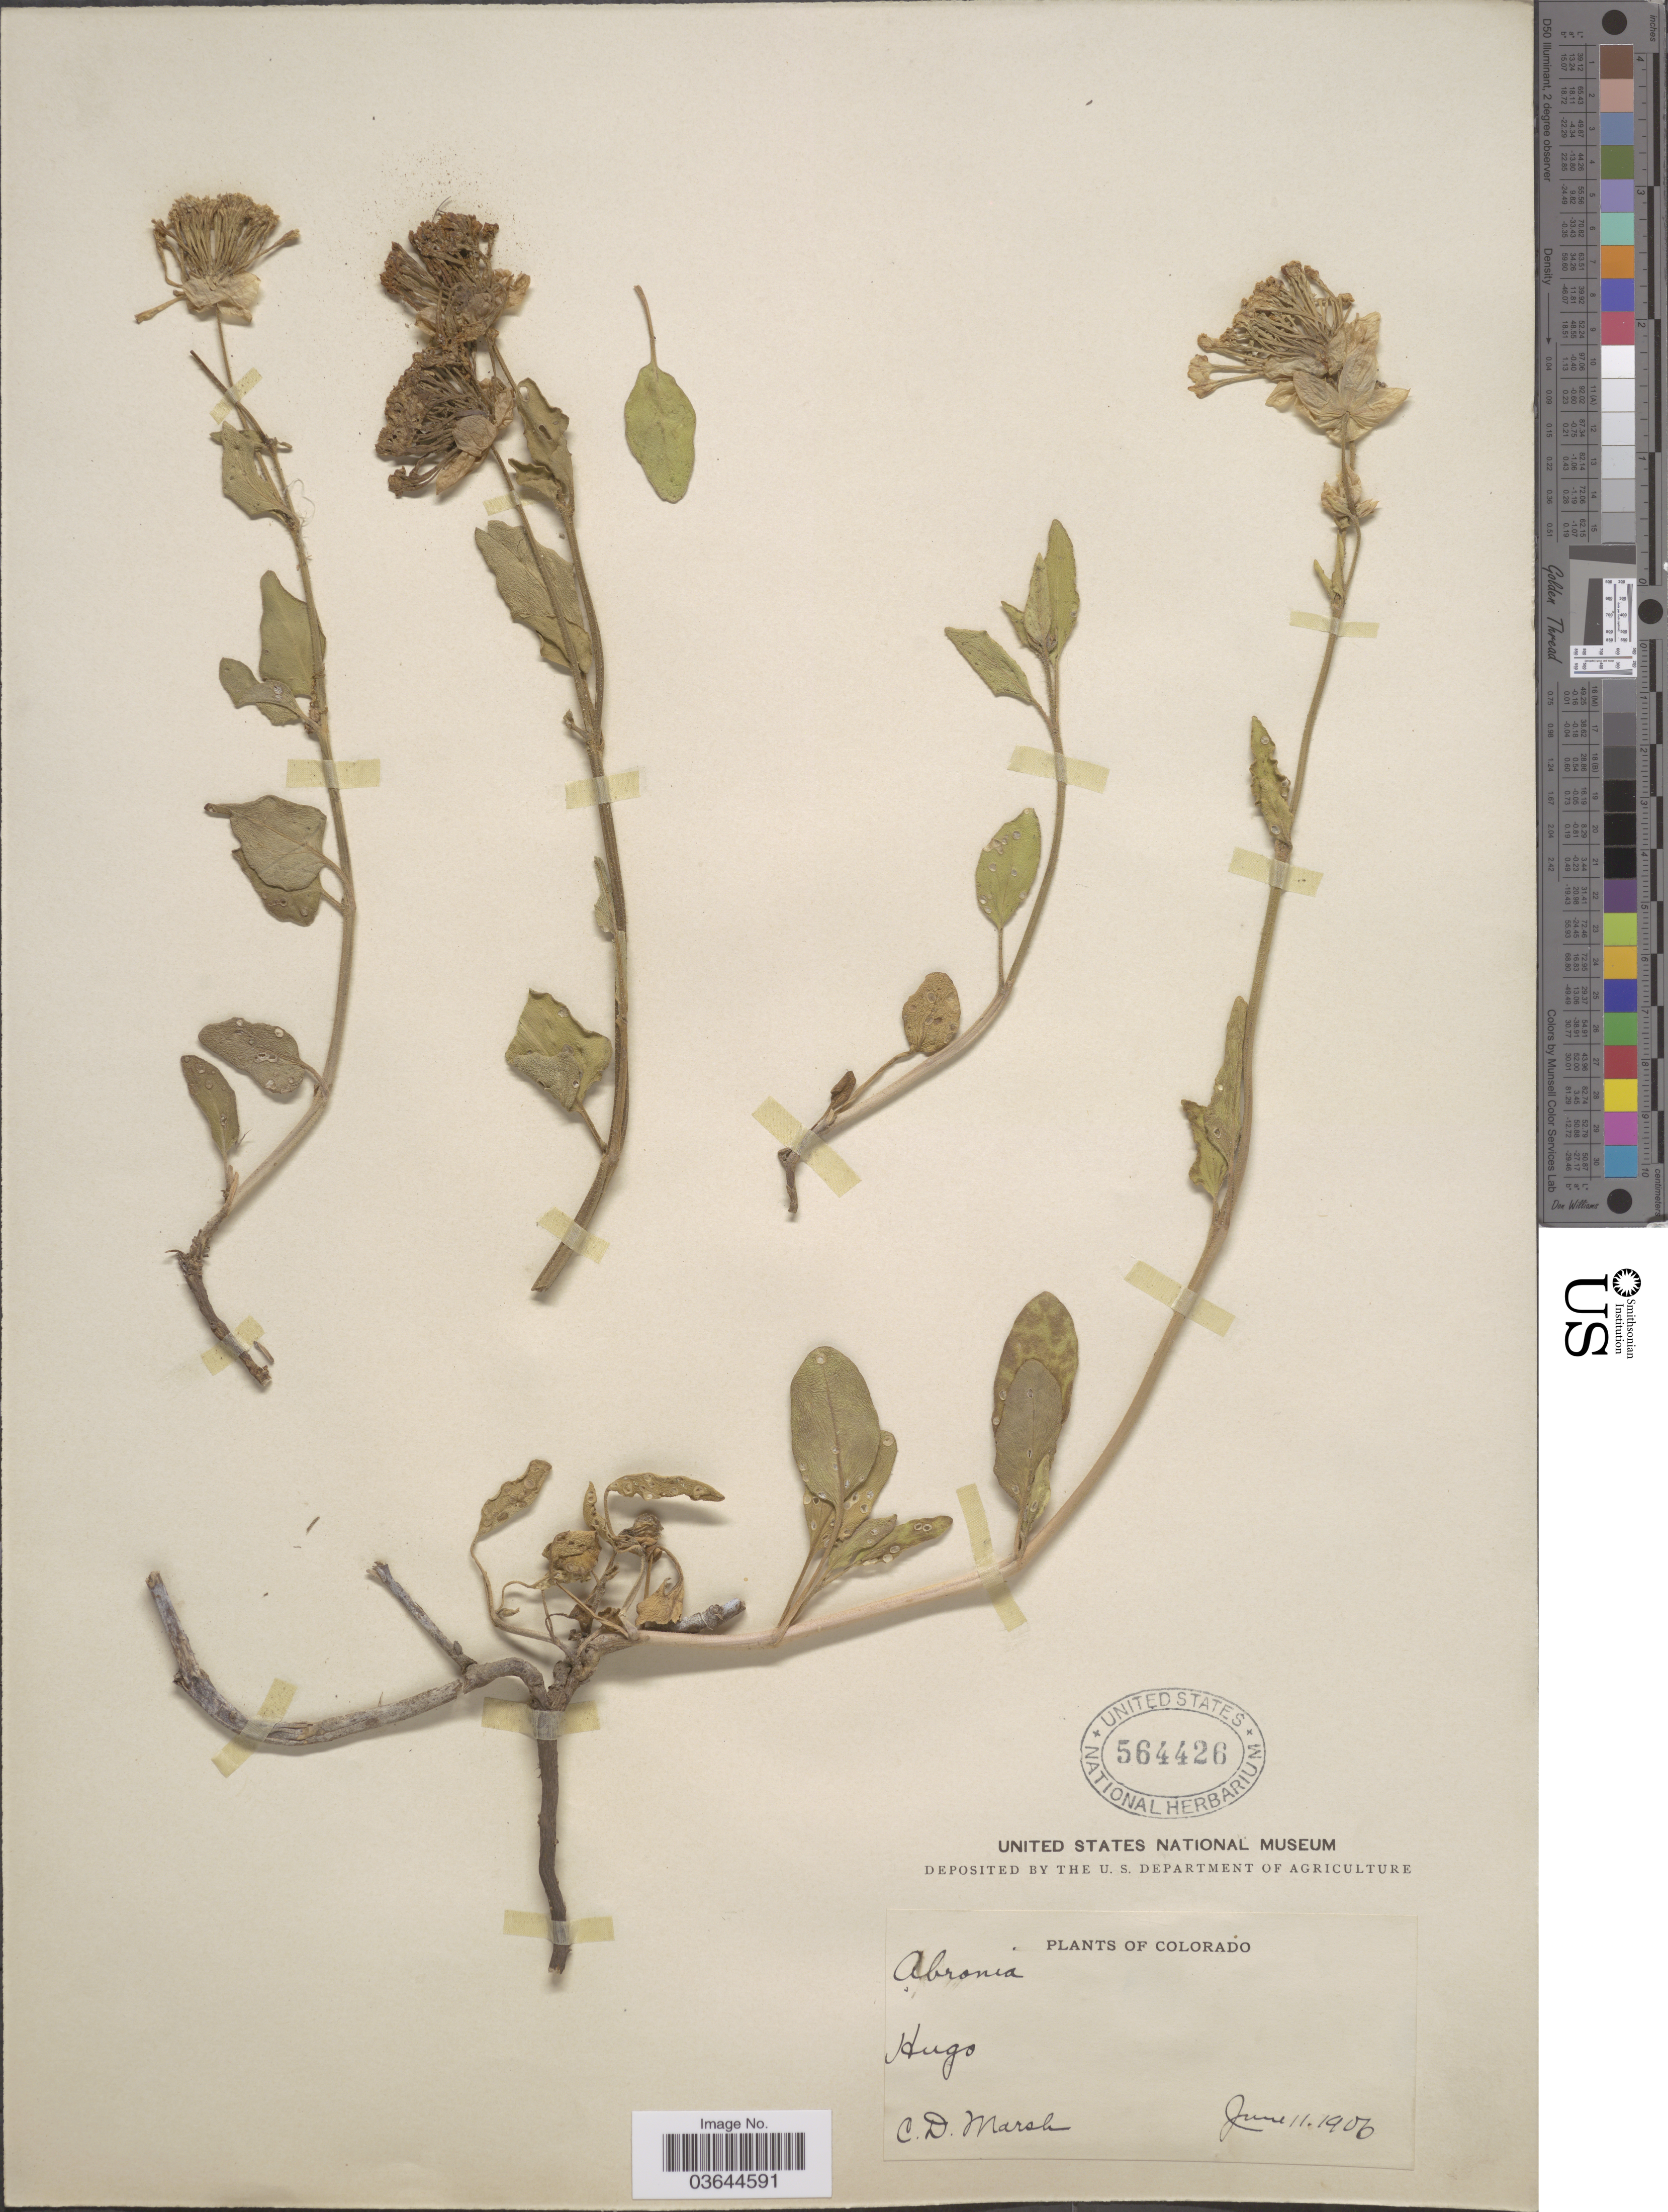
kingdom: Plantae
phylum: Tracheophyta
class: Magnoliopsida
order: Caryophyllales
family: Nyctaginaceae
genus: Abronia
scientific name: Abronia elliptica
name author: A. Nelson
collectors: C. D. Marsh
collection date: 1906-06-11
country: United States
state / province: Colorado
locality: Hugo.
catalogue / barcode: US 564426